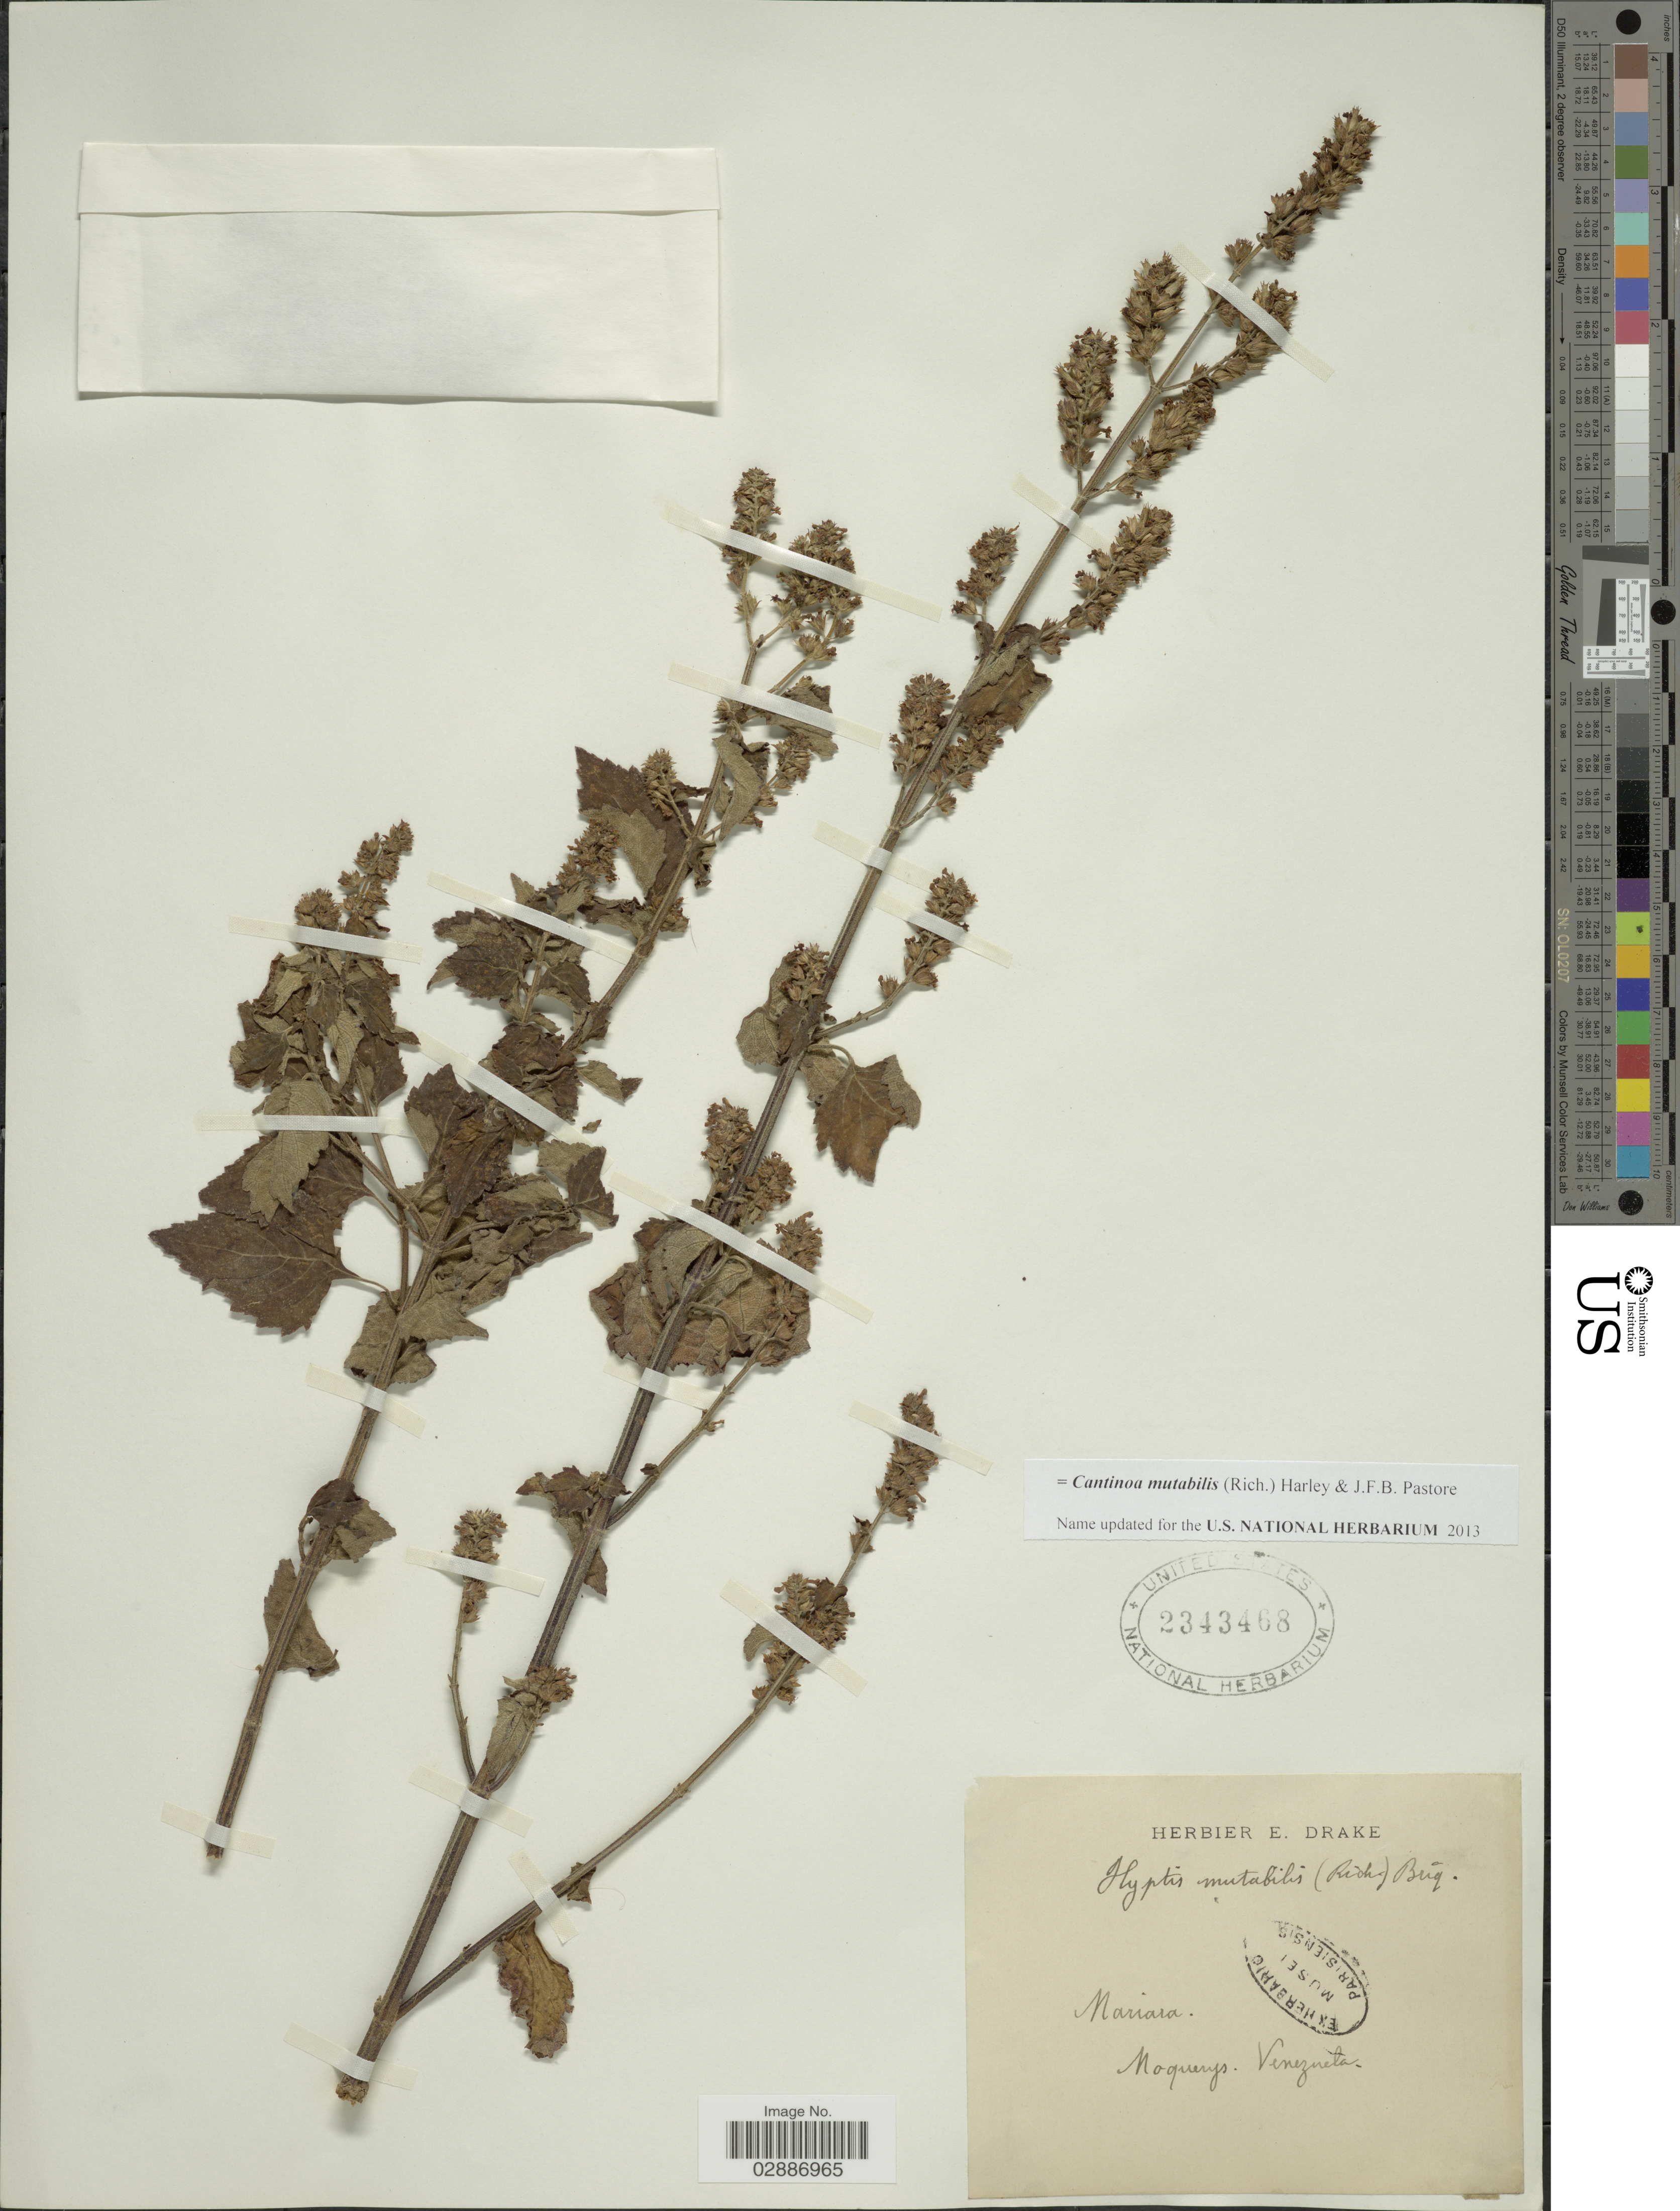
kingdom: Plantae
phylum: Tracheophyta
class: Magnoliopsida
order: Lamiales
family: Lamiaceae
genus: Cantinoa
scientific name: Cantinoa mutabilis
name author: (Epling) Harley & J.F.B. Pastore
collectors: A. Mocquerys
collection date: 1893/1894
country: Venezuela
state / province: Carabobo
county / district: Diego Ibarra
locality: Mariara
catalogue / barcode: US 2343468